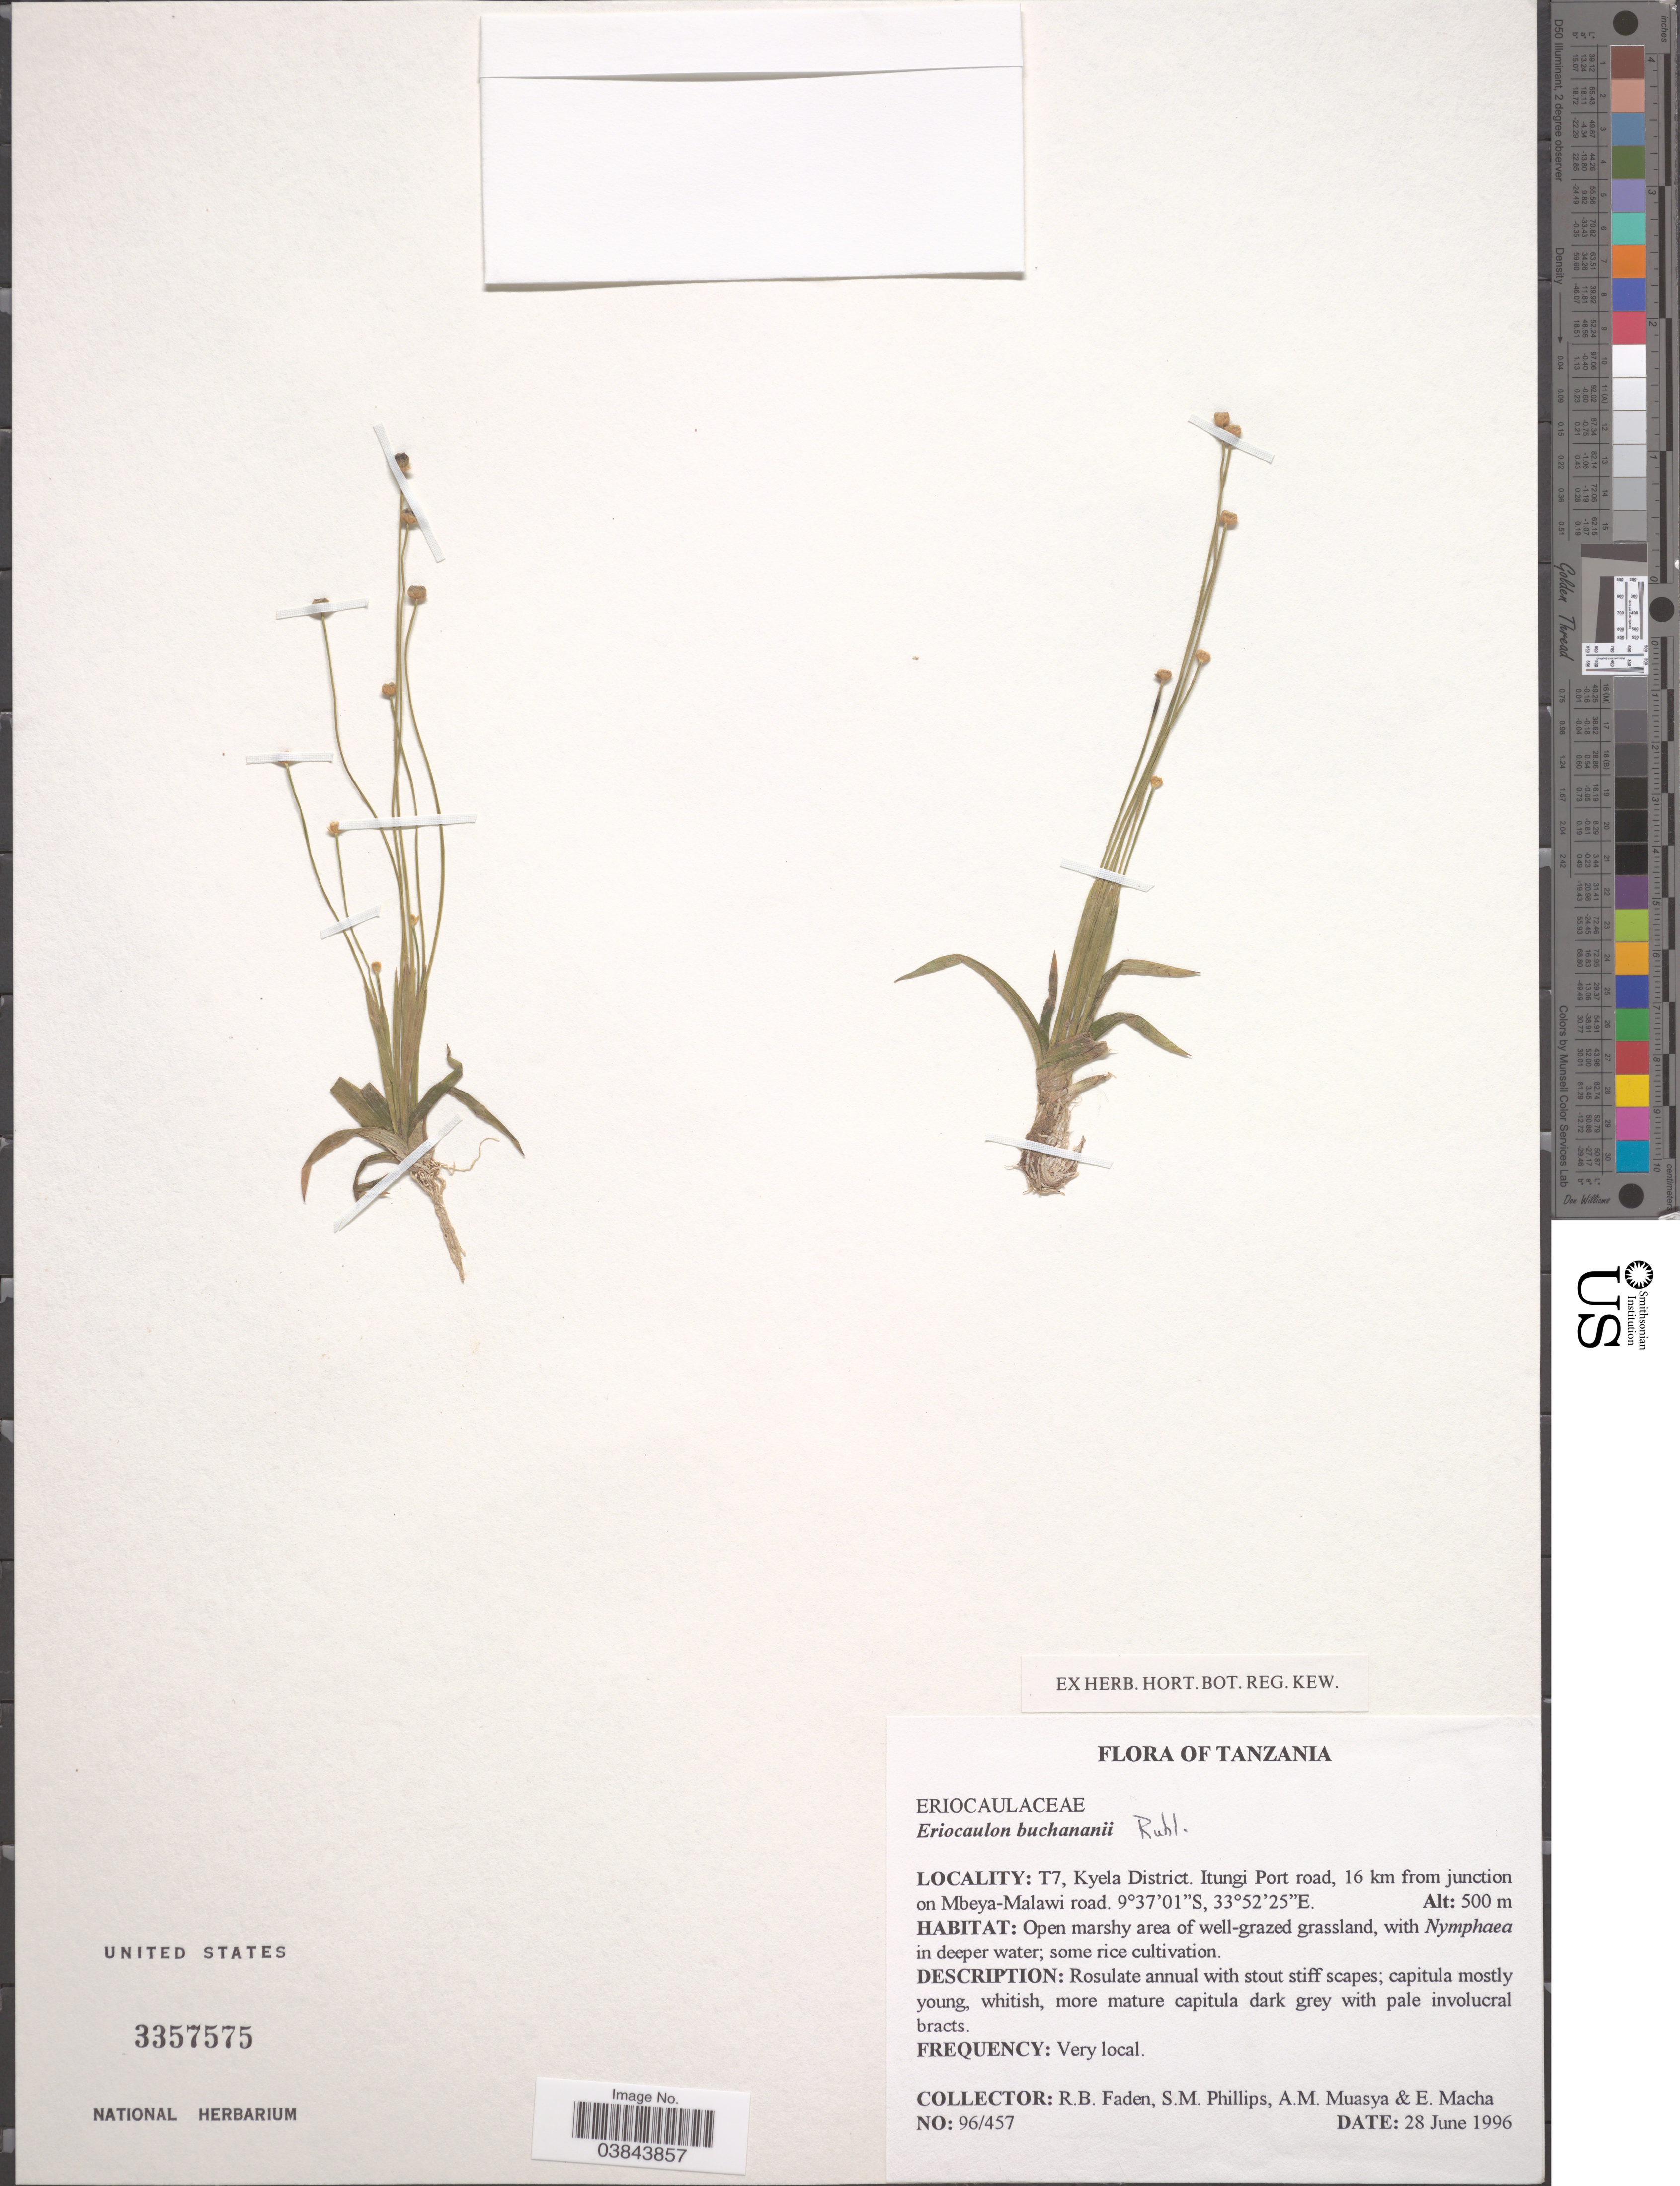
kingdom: Plantae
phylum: Tracheophyta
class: Liliopsida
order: Poales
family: Eriocaulaceae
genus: Eriocaulon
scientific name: Eriocaulon buchananii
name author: Ruhland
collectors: R. B. Faden, S. M. Phillips, A. Muasya & E. Macha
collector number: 96/457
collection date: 1996-06-28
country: Tanzania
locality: T7, Kyela District. Itungi Port road, 16 km from junction on Mbeya-Malawi road.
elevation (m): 500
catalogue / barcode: US 3357575